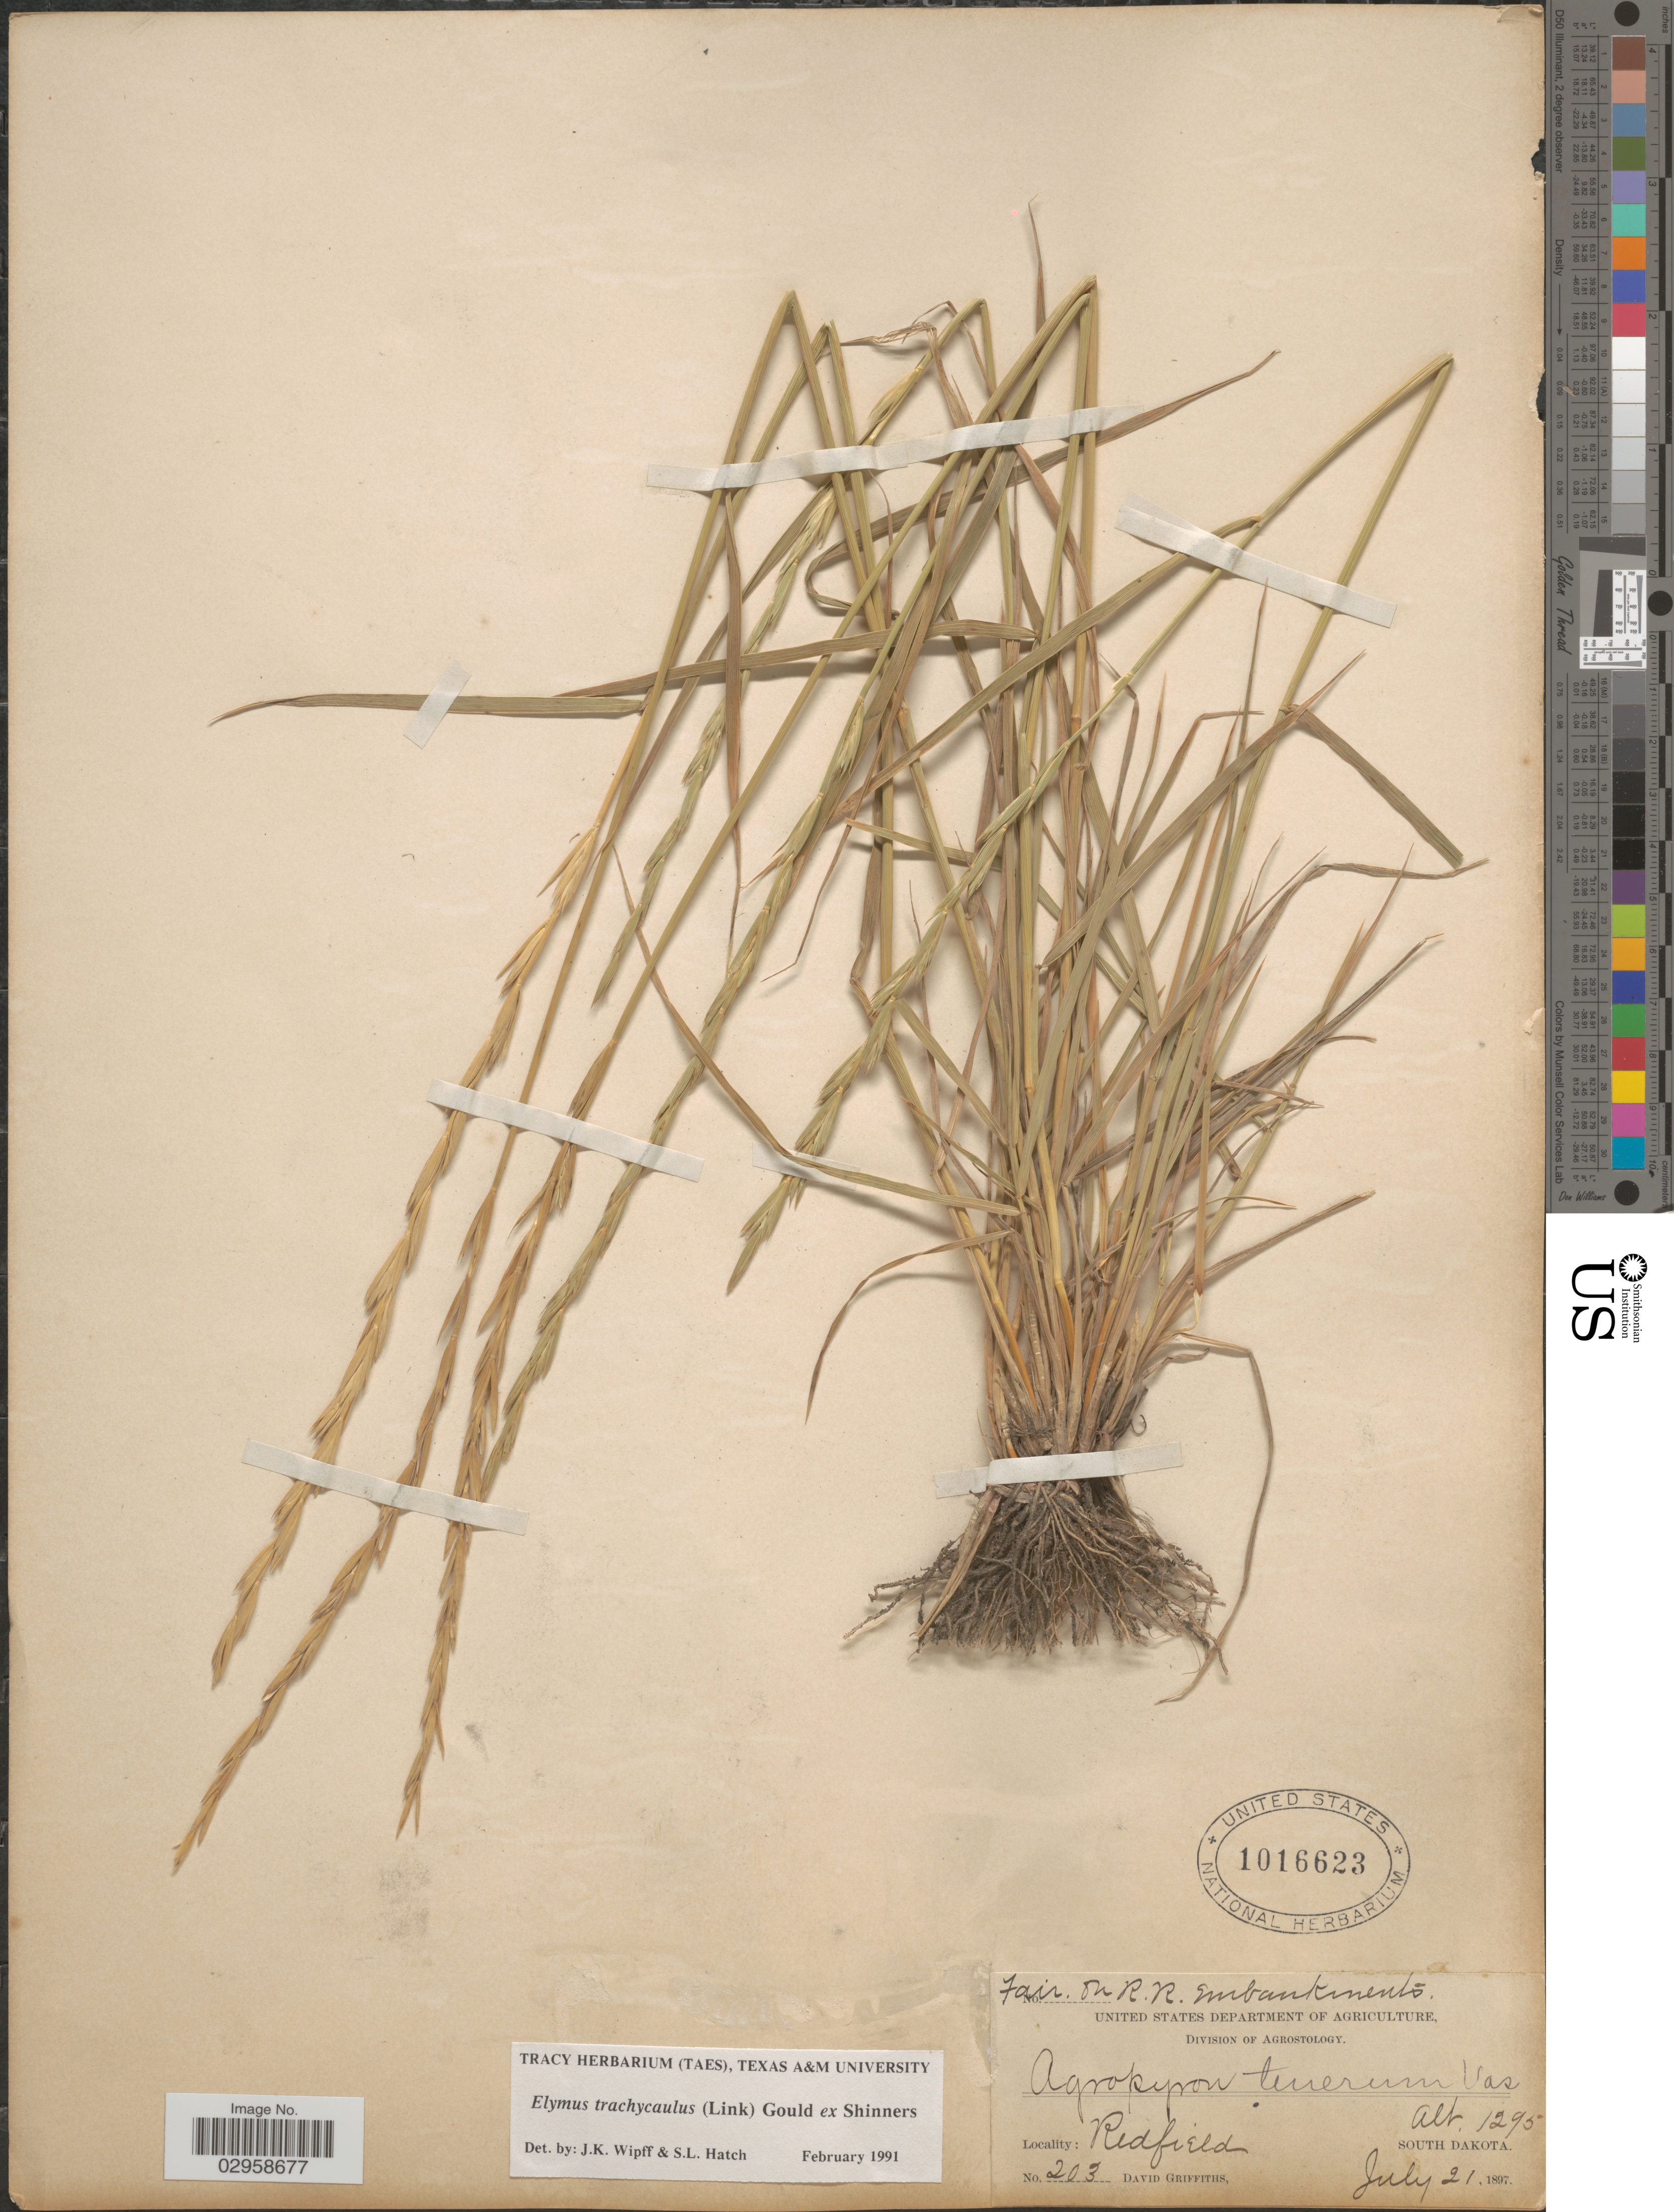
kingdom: Plantae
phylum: Tracheophyta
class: Liliopsida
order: Poales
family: Poaceae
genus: Elymus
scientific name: Elymus trachycaulus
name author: (Link) Gould ex Shinners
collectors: D. Griffiths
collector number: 203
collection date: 1897-07-21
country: United States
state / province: South Dakota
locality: Fair on R.R. Embankments. Redfield.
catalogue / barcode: US 1016623